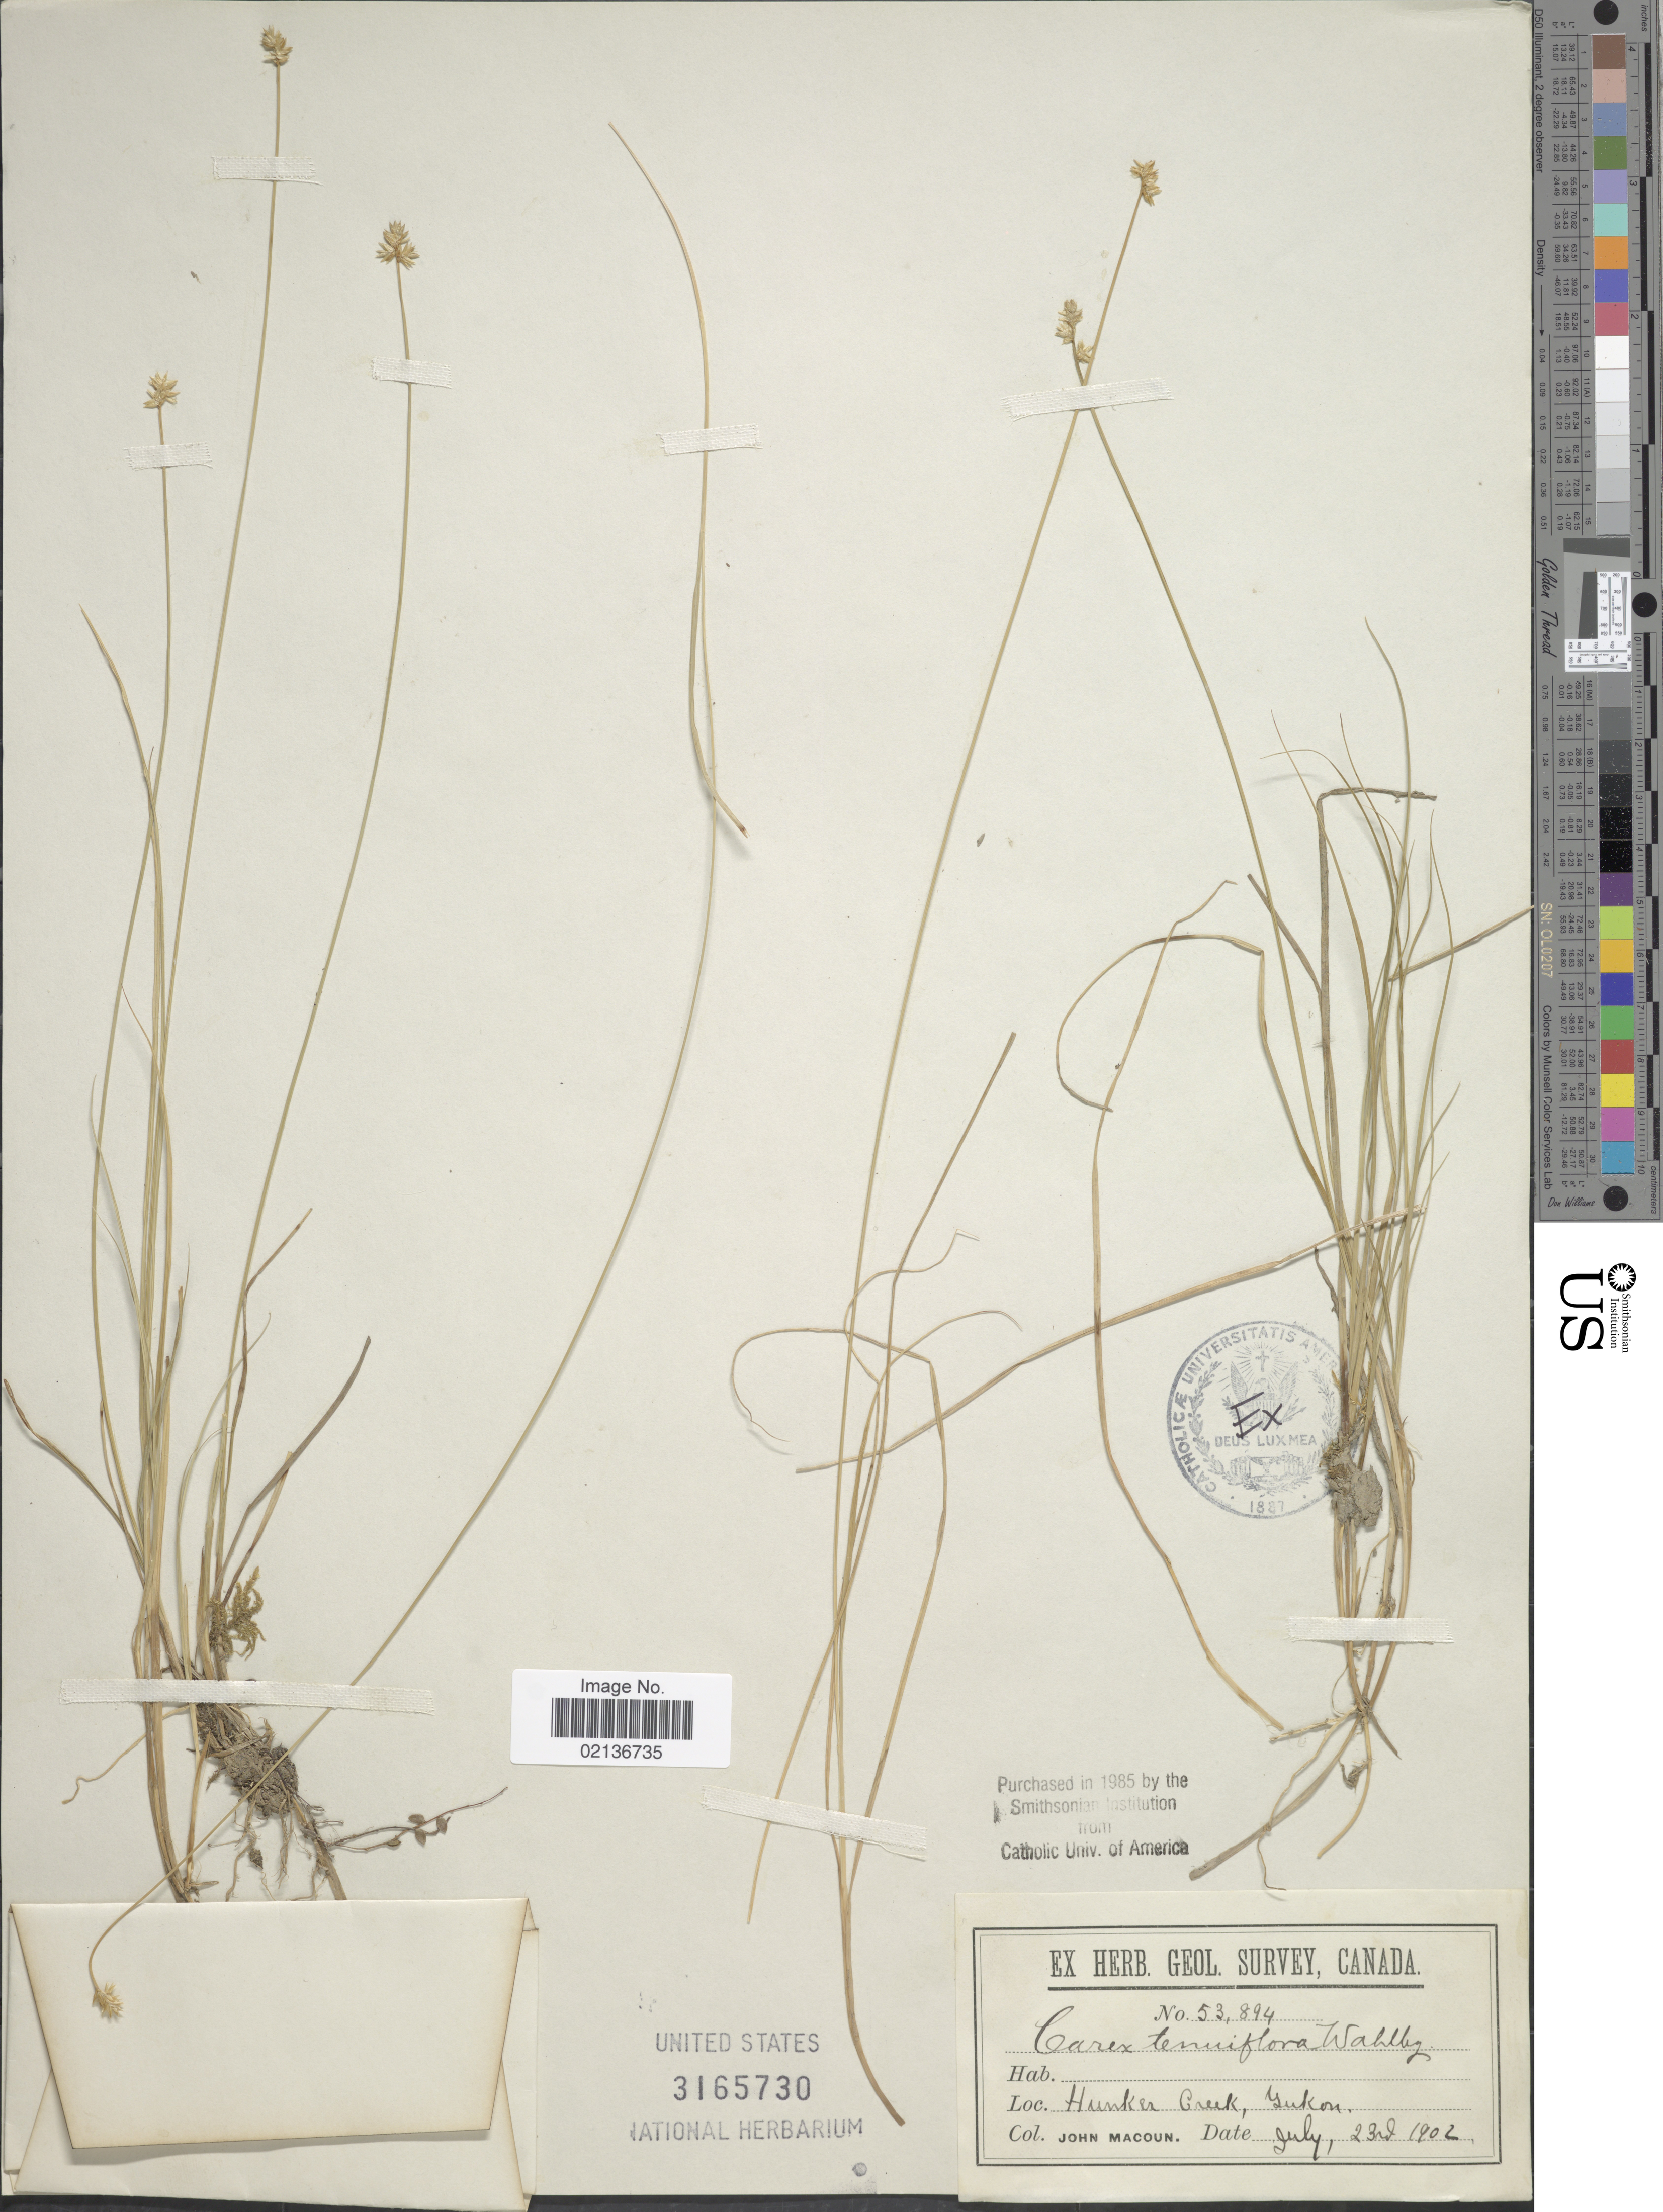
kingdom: Plantae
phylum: Tracheophyta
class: Liliopsida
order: Poales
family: Cyperaceae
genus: Carex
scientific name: Carex tenuiflora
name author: Wahlenb.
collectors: J. Macoun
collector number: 53894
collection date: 1902-07-23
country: Canada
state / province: Yukon Territory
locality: Hunker Creek, Yukon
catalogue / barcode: US 3165730